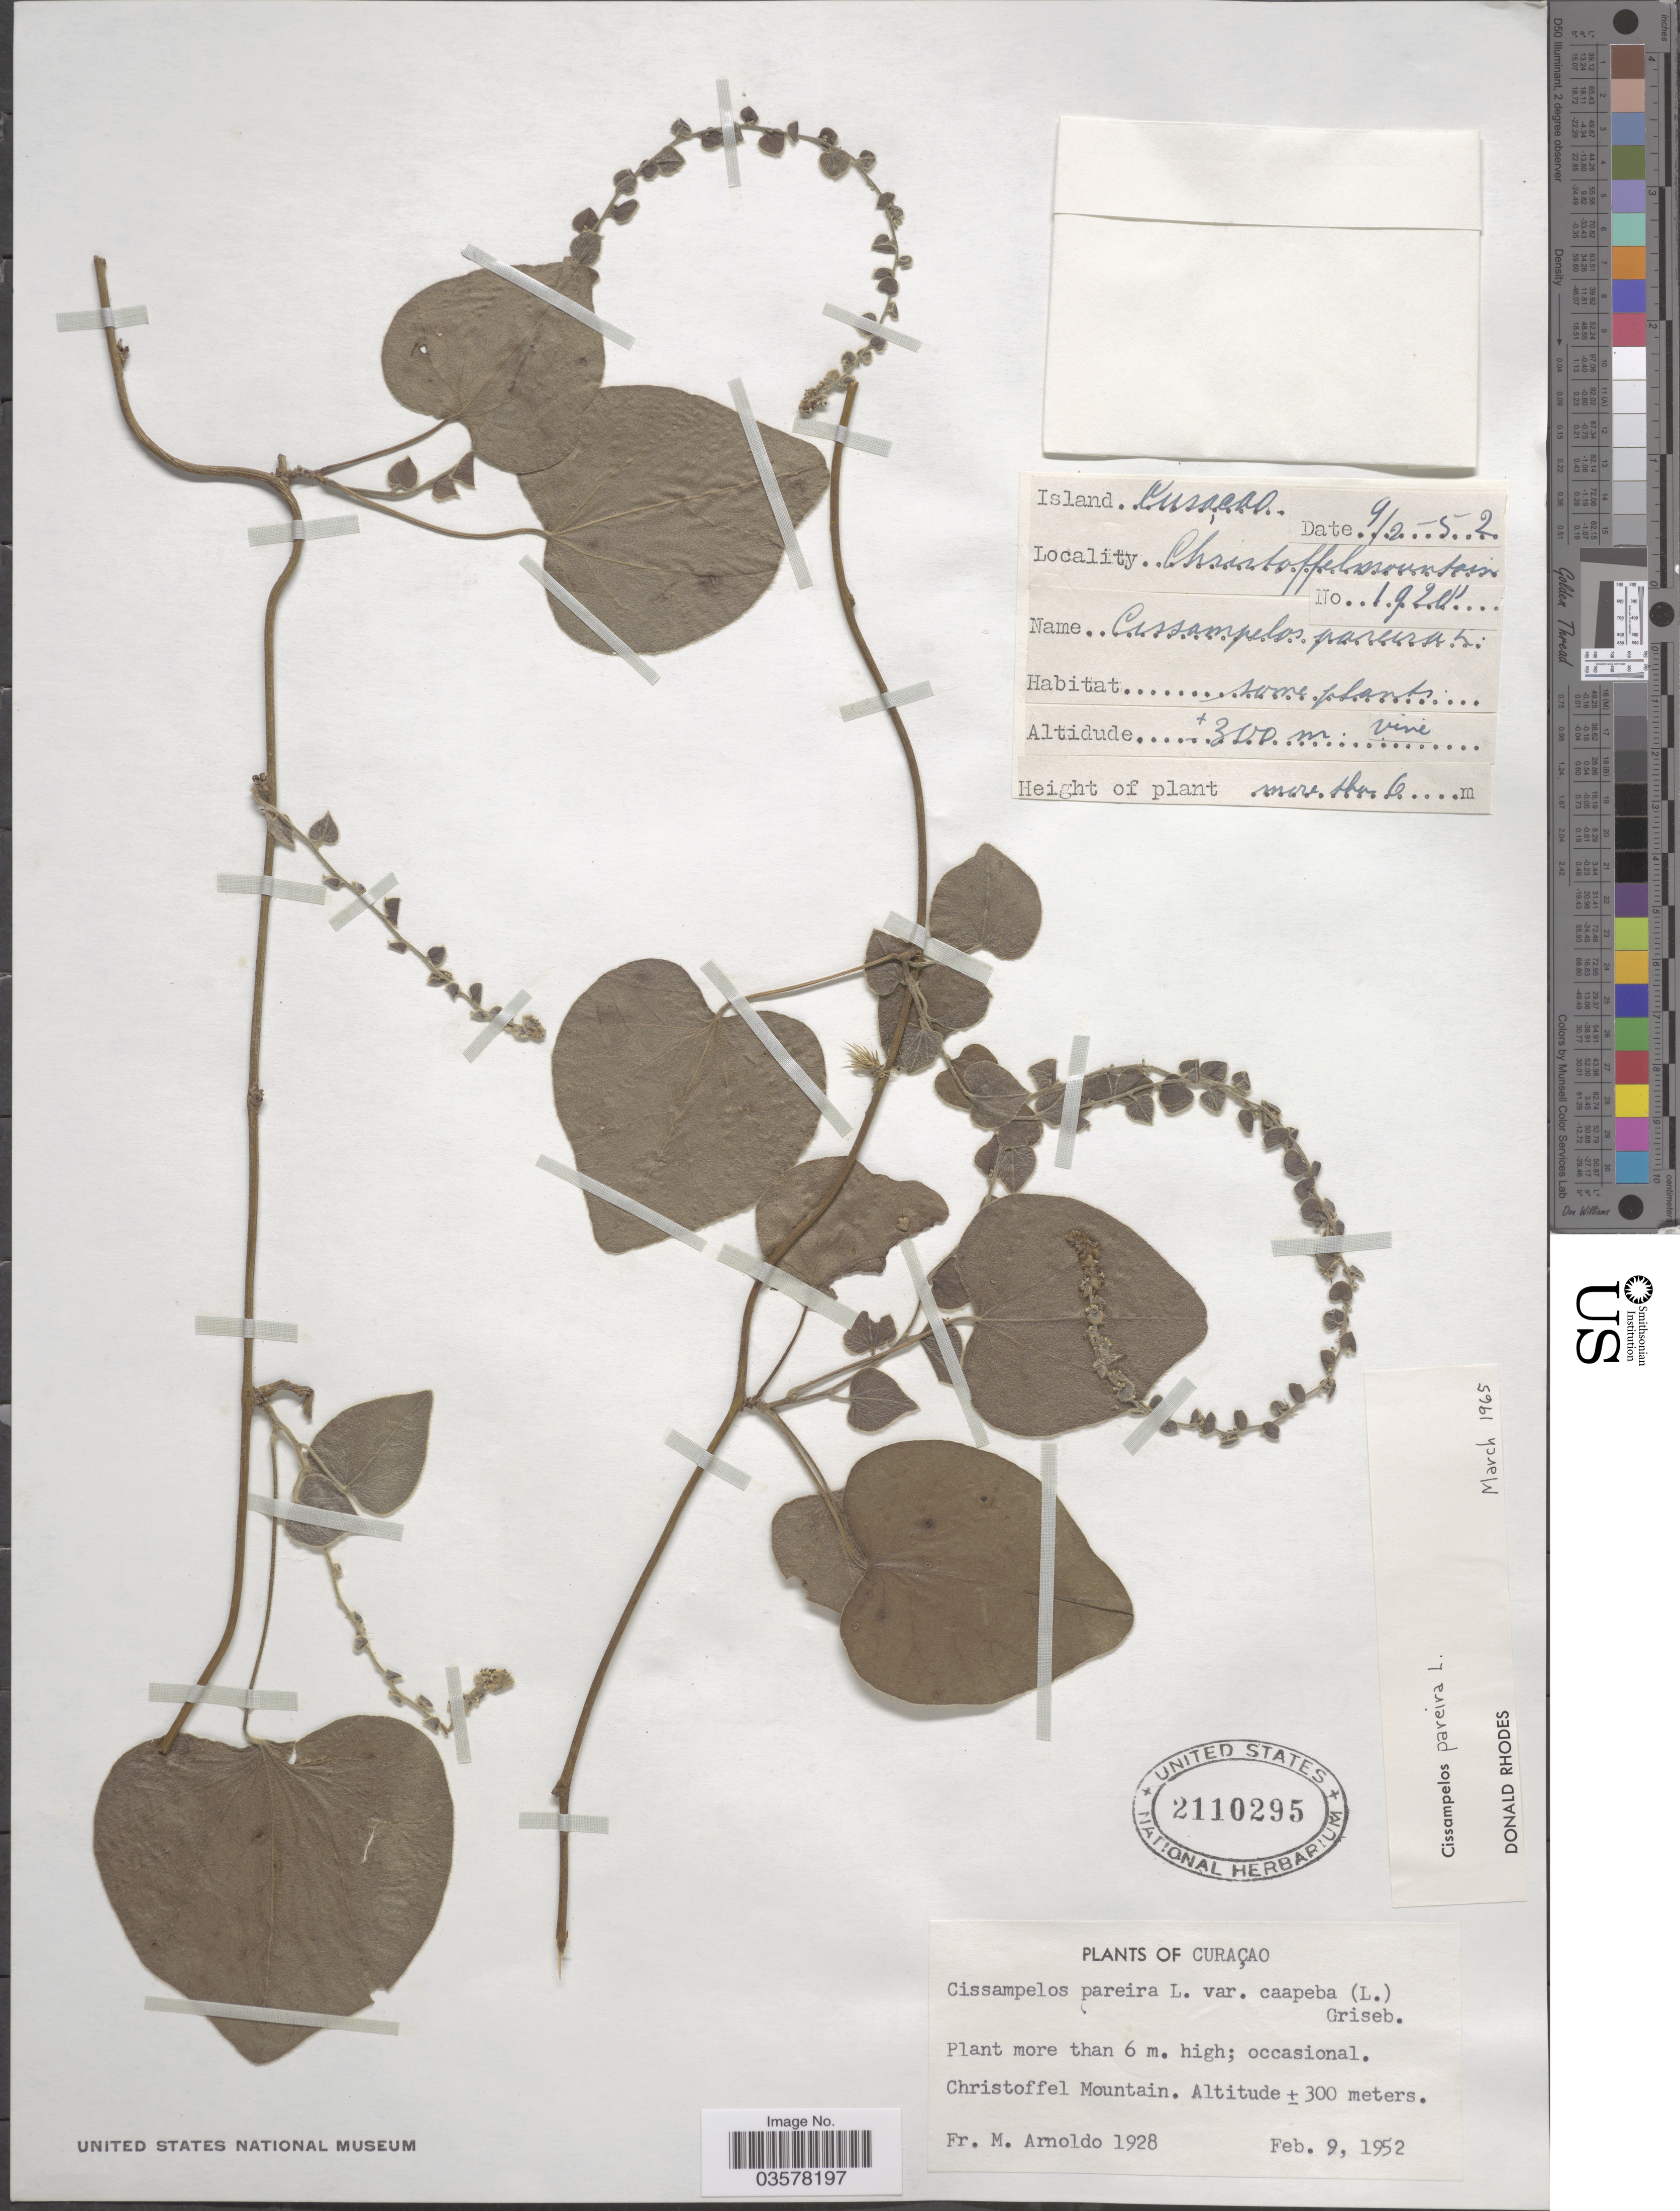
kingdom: Plantae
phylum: Tracheophyta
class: Magnoliopsida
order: Ranunculales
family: Menispermaceae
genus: Cissampelos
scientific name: Cissampelos pareira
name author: L.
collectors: N. Arnoldo-Broeders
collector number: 1928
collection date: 1952-02-09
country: Curaçao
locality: Christoffel Mountain.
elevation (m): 300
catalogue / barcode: US 2110295